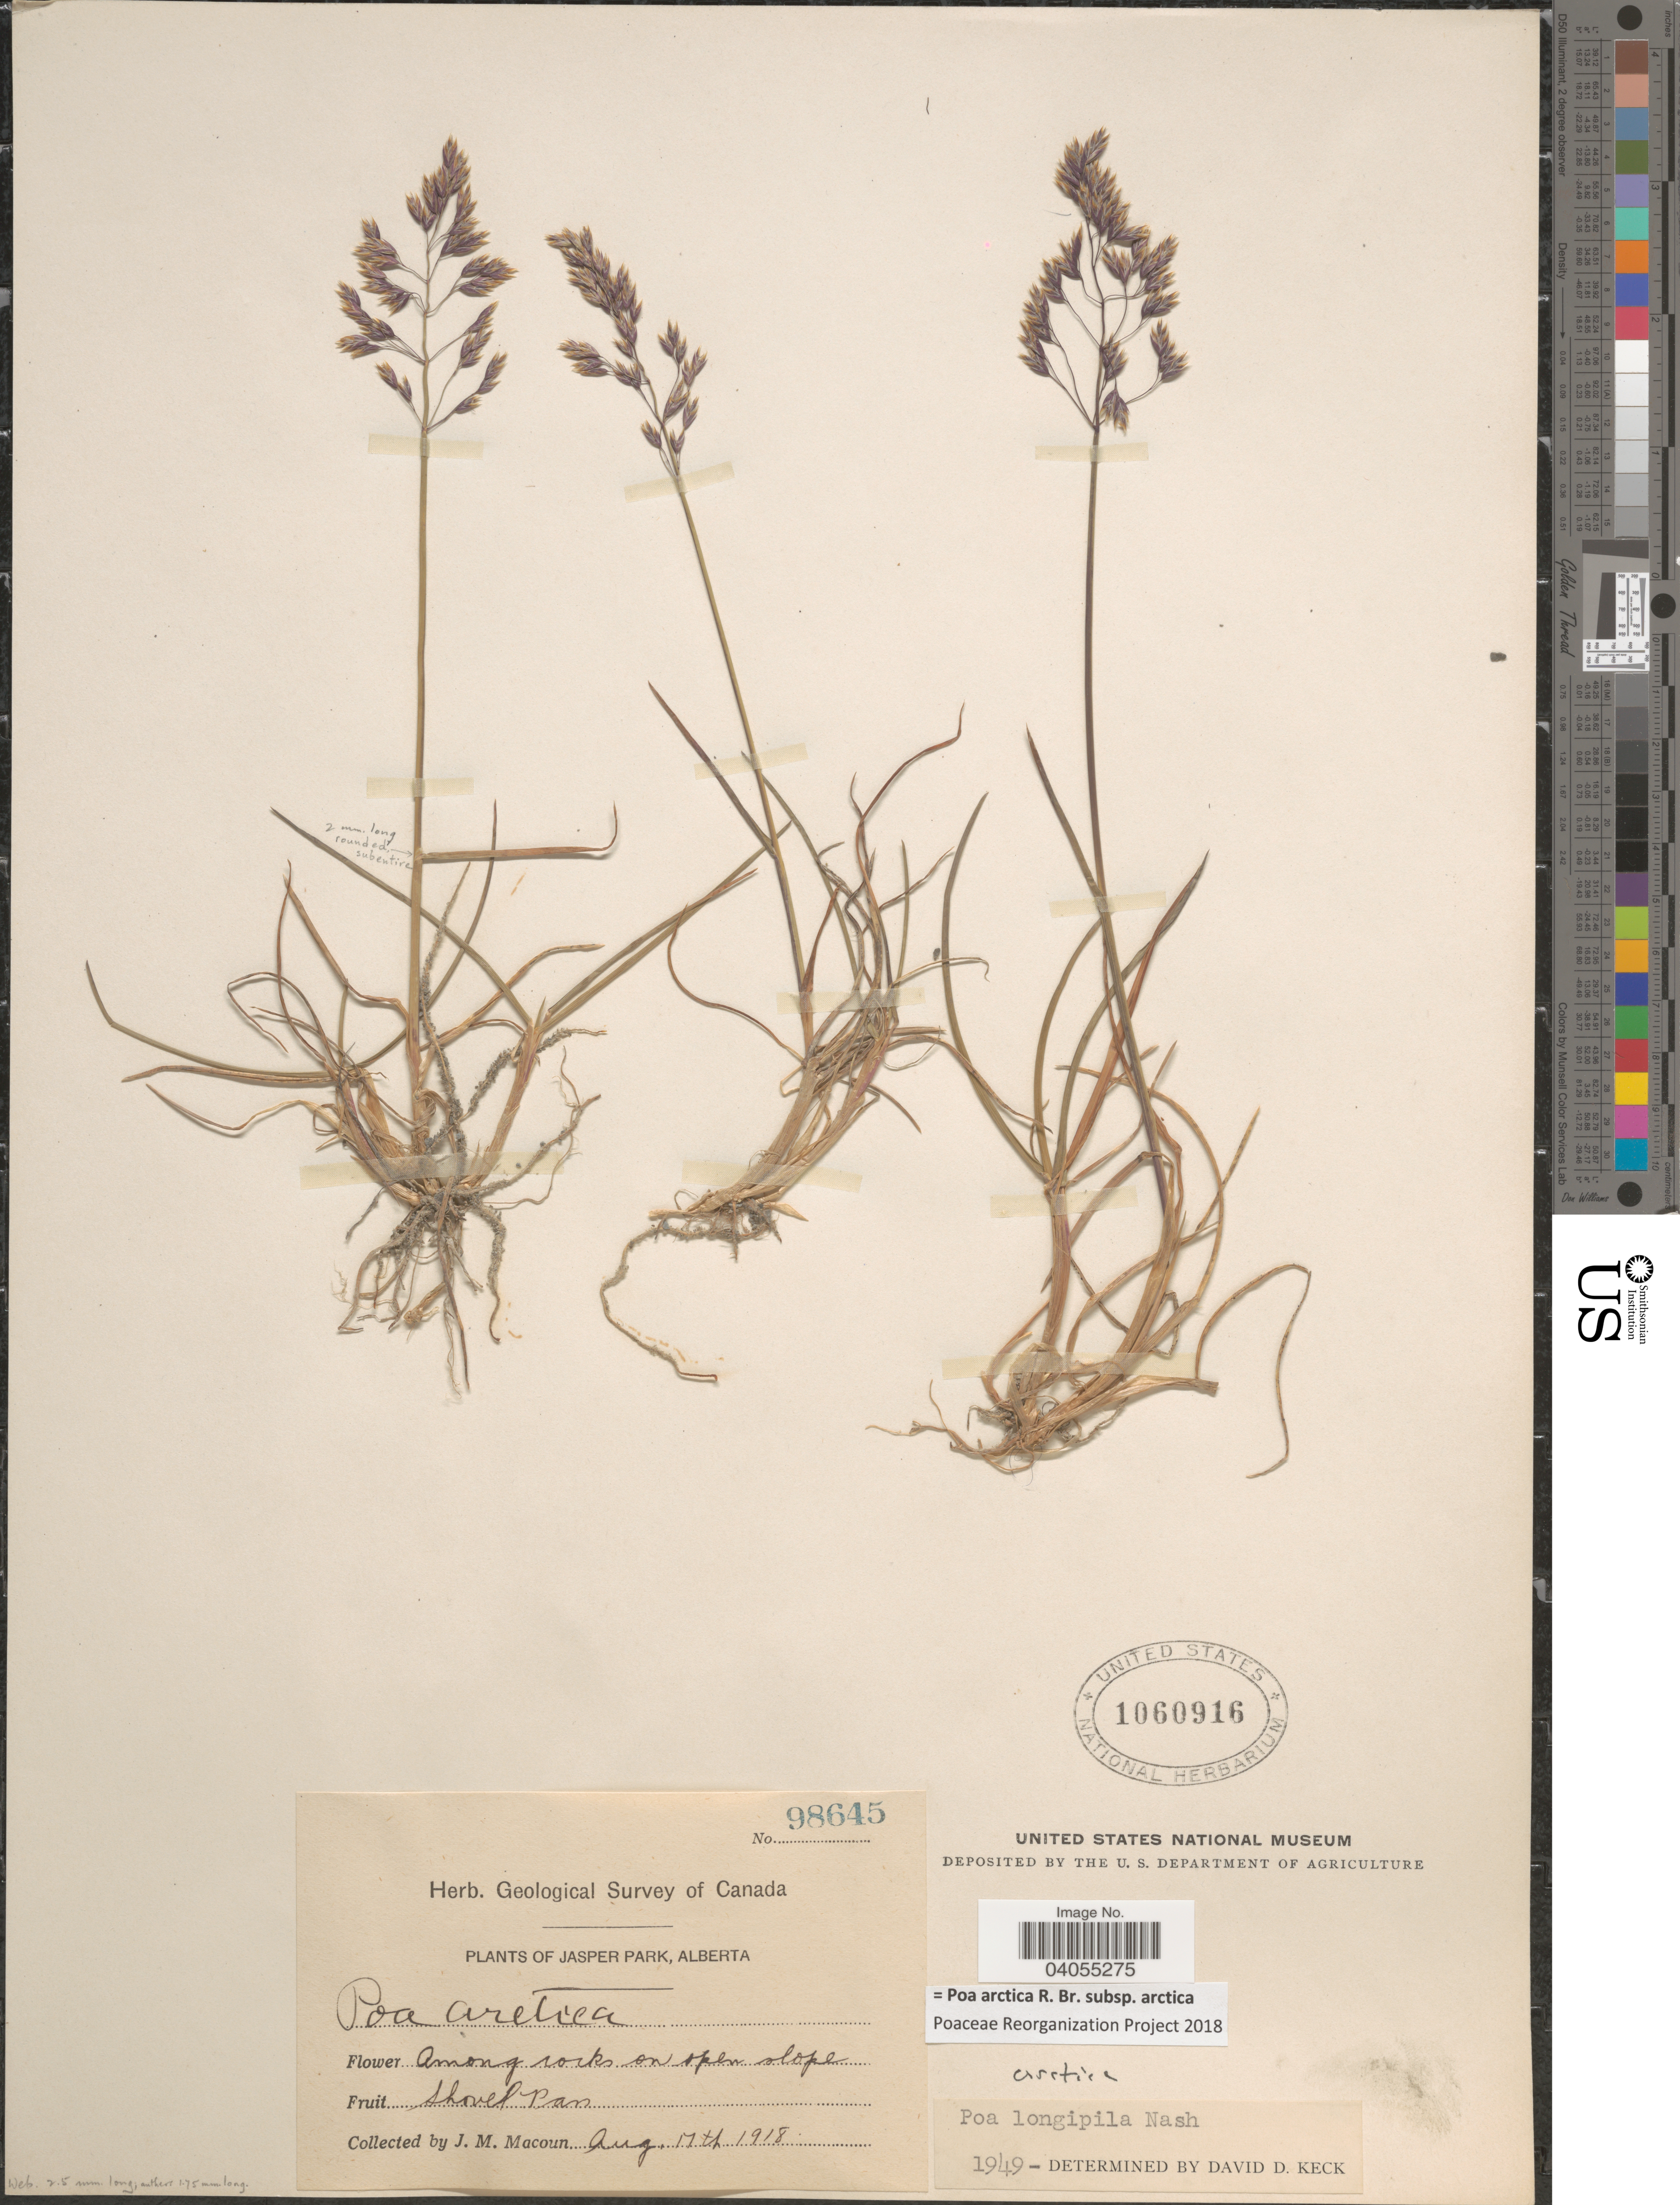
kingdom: Plantae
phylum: Tracheophyta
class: Liliopsida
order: Poales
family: Poaceae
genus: Poa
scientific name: Poa arctica subsp. arctica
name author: R. Br.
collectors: J. M. Macoun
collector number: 98645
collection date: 1918-08-17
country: Canada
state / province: Alberta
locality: Jasper Park. Among rocks on open slope. Shovel Pass.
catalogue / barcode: US 1060916